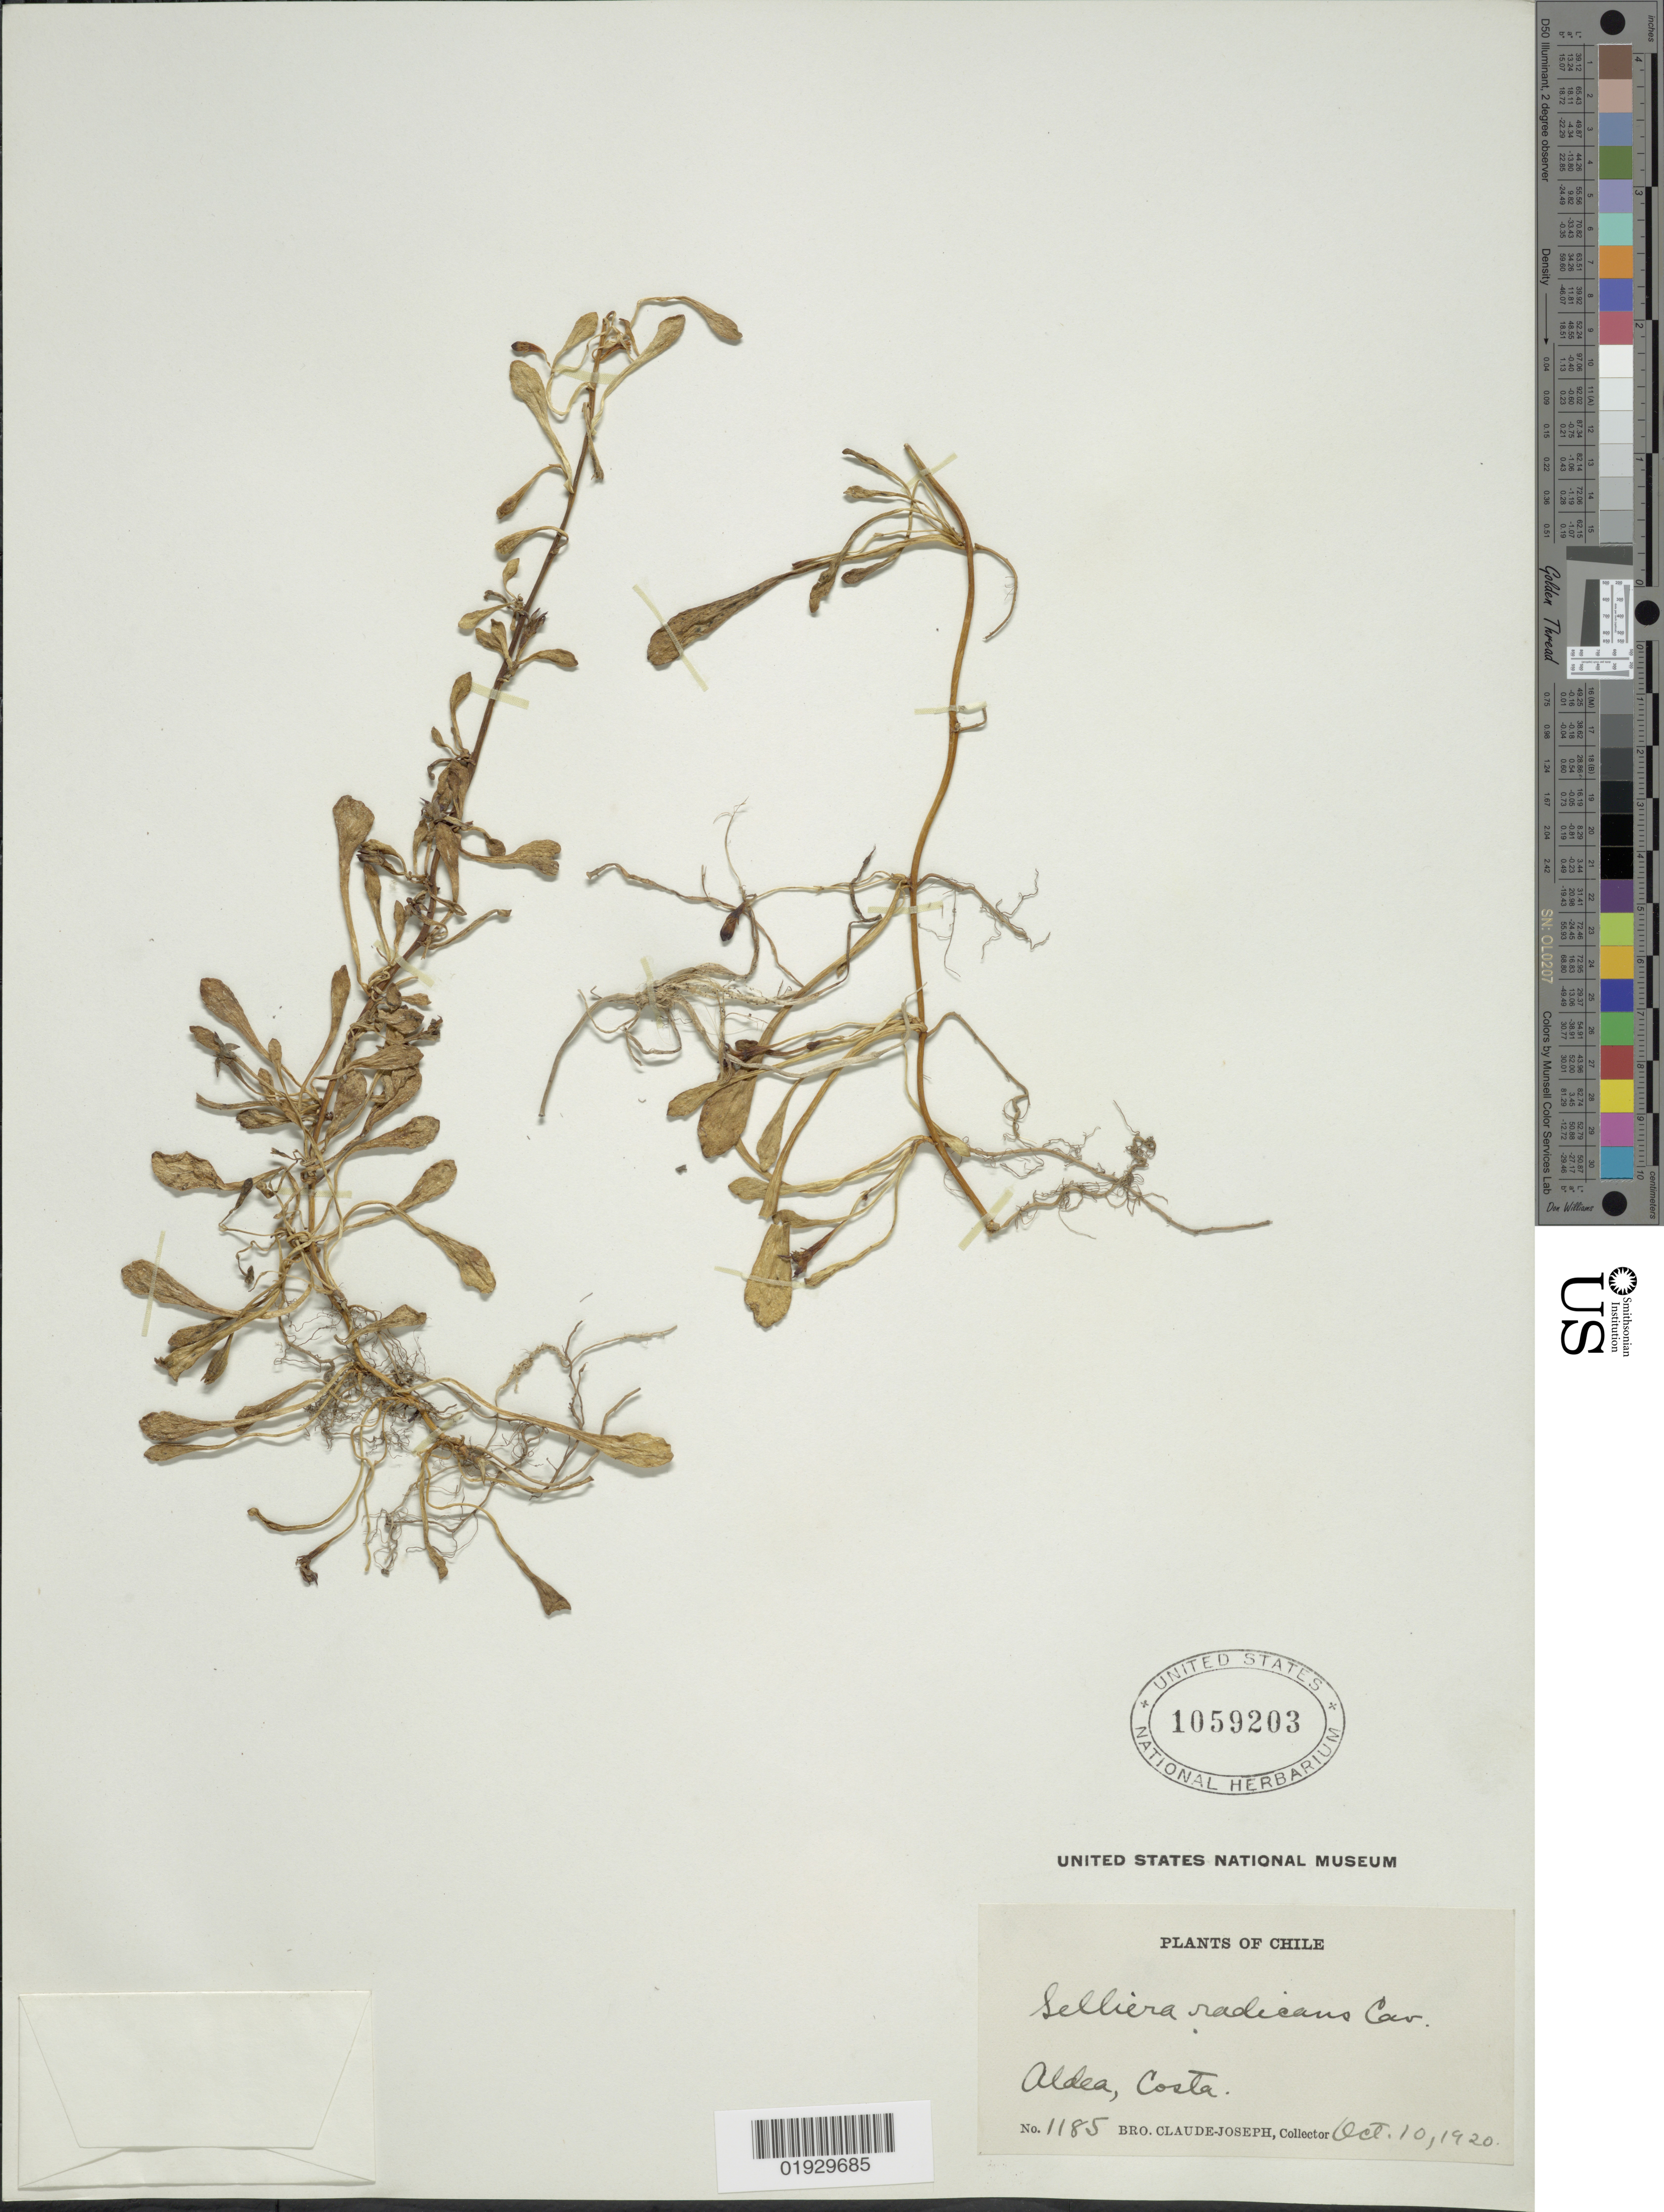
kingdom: Plantae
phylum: Tracheophyta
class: Magnoliopsida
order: Asterales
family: Goodeniaceae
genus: Selliera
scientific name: Selliera radicans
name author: Cav.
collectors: Bro. Claude-Joseph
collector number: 1185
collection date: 1920-10-10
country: Chile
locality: Aldea, Costa.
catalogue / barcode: US 1059203